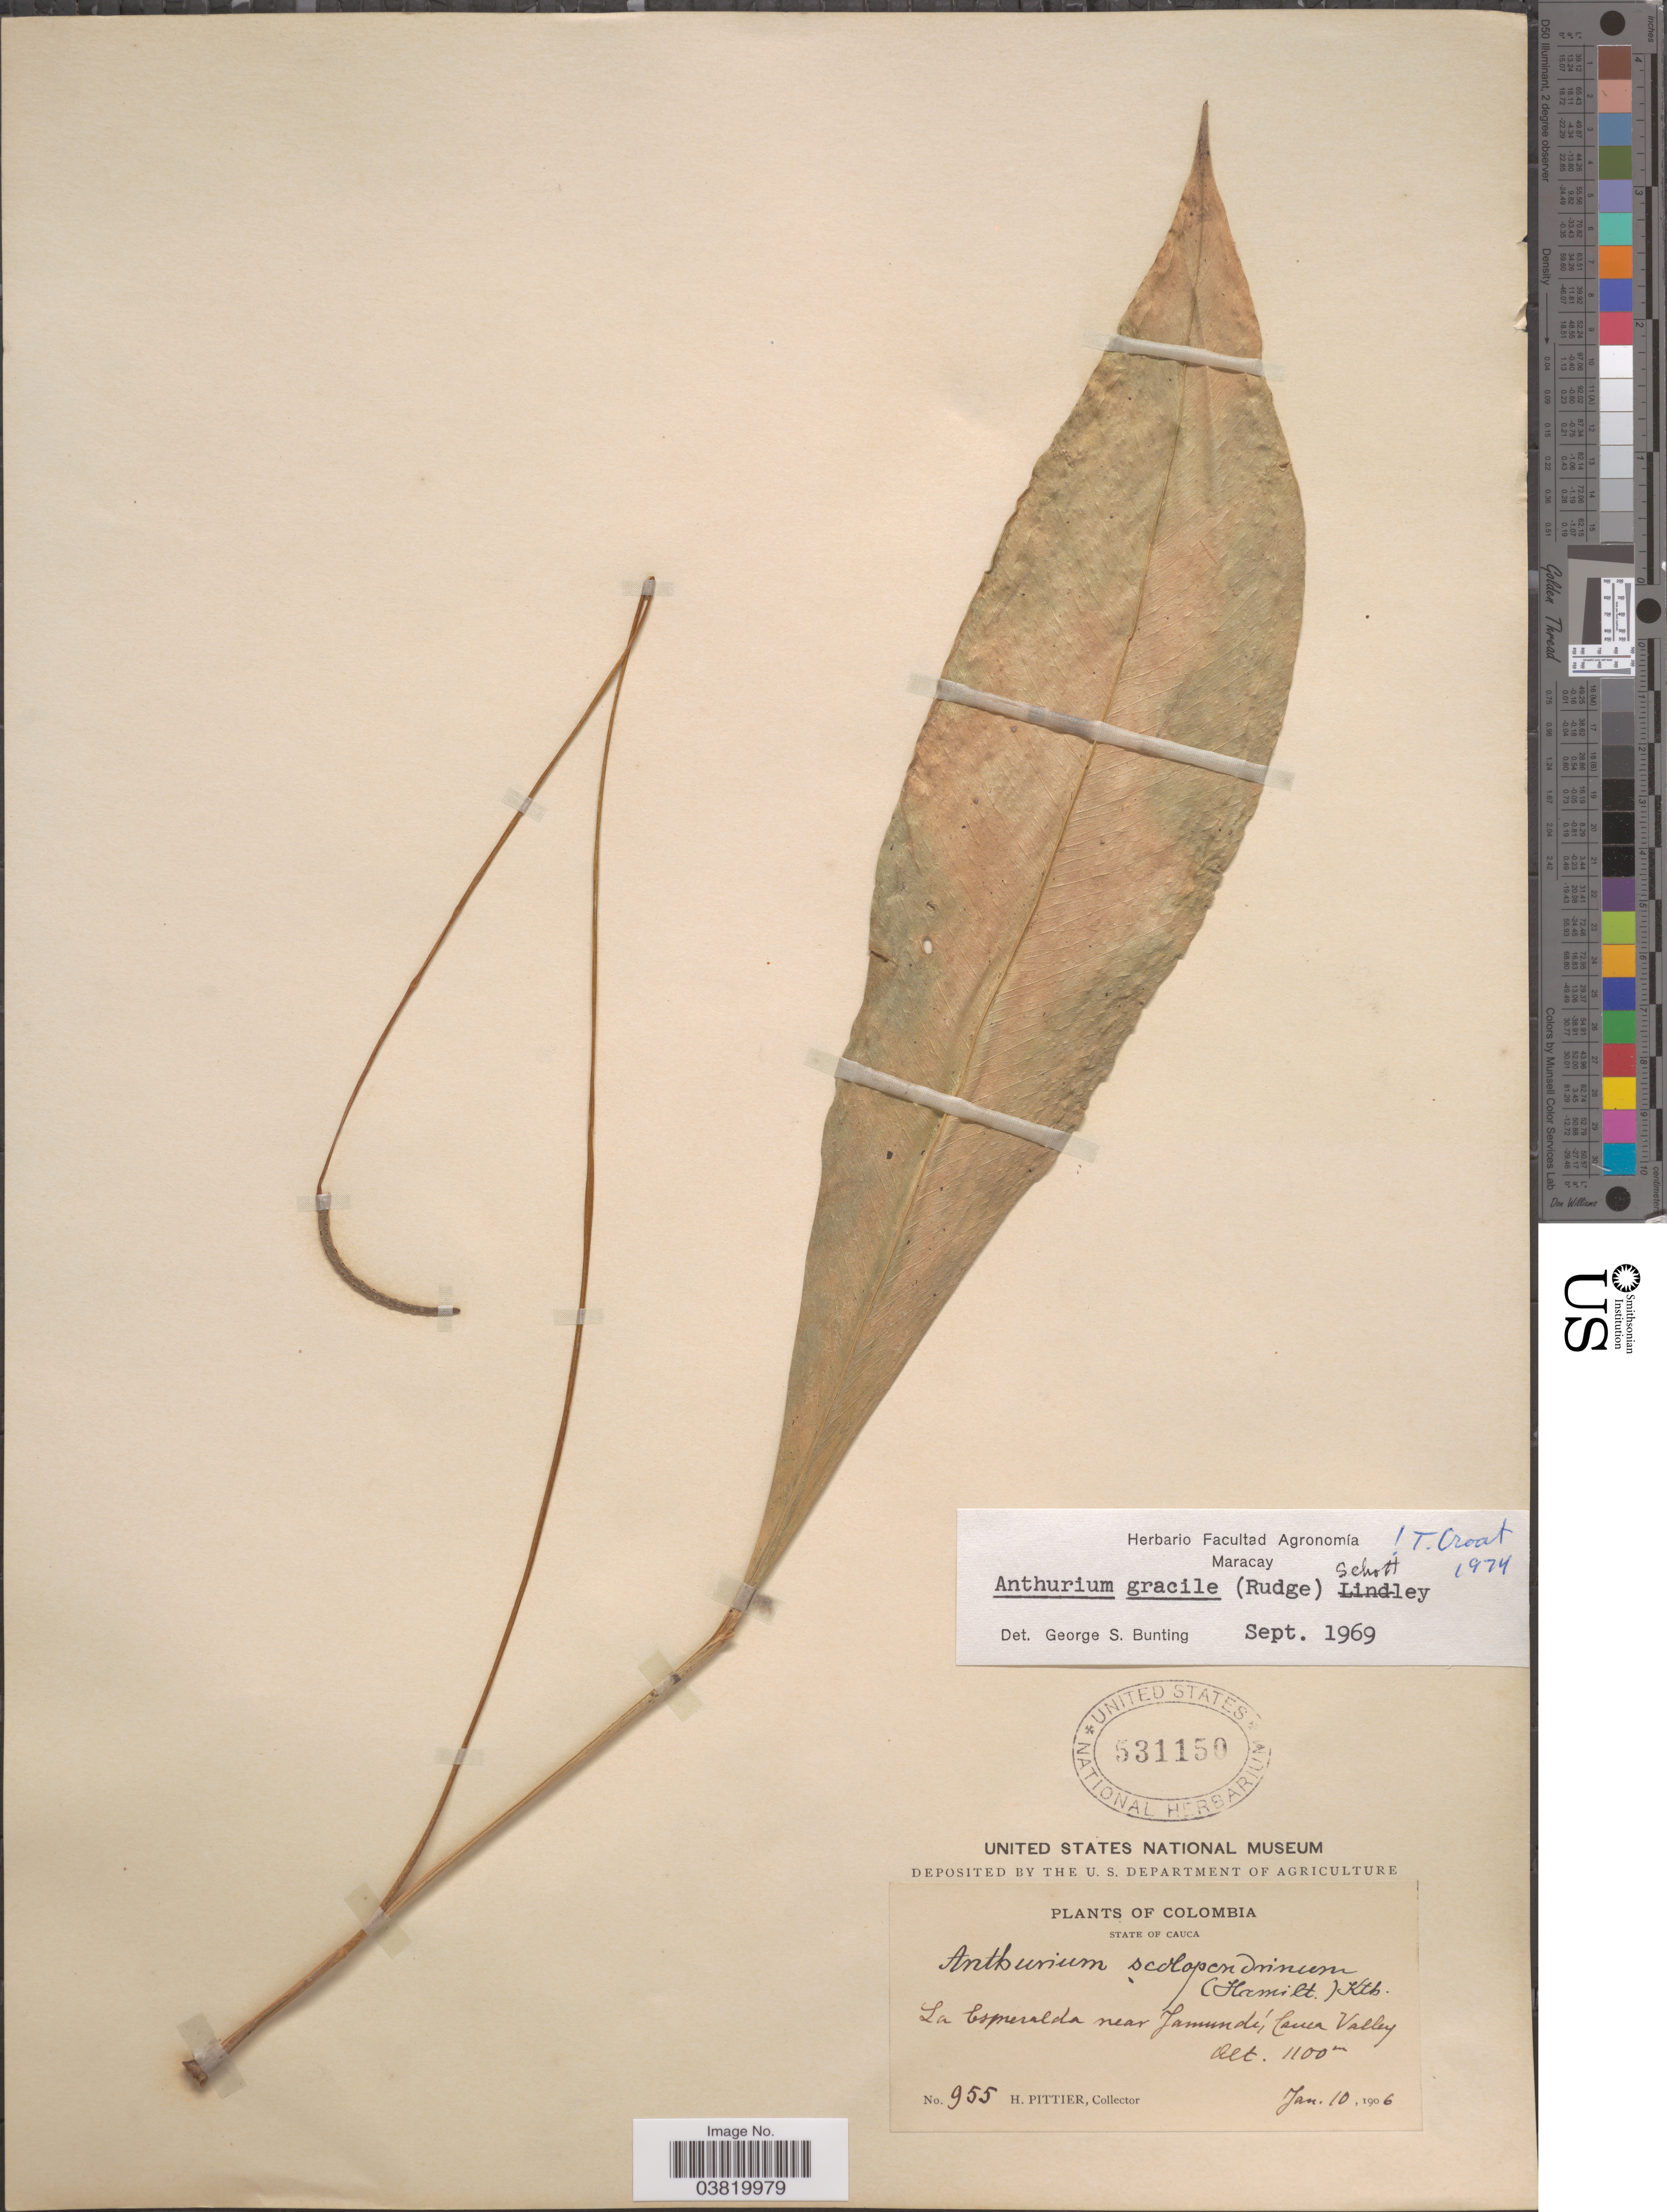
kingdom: Plantae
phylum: Tracheophyta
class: Liliopsida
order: Alismatales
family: Araceae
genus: Anthurium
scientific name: Anthurium gracile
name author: (Rudge) Schott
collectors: H. F. Pittier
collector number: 955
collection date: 1906-01-10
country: Colombia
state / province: Cauca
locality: La Esmeralda near Jamundí, Cauca Valley.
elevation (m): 1100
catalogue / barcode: US 531150